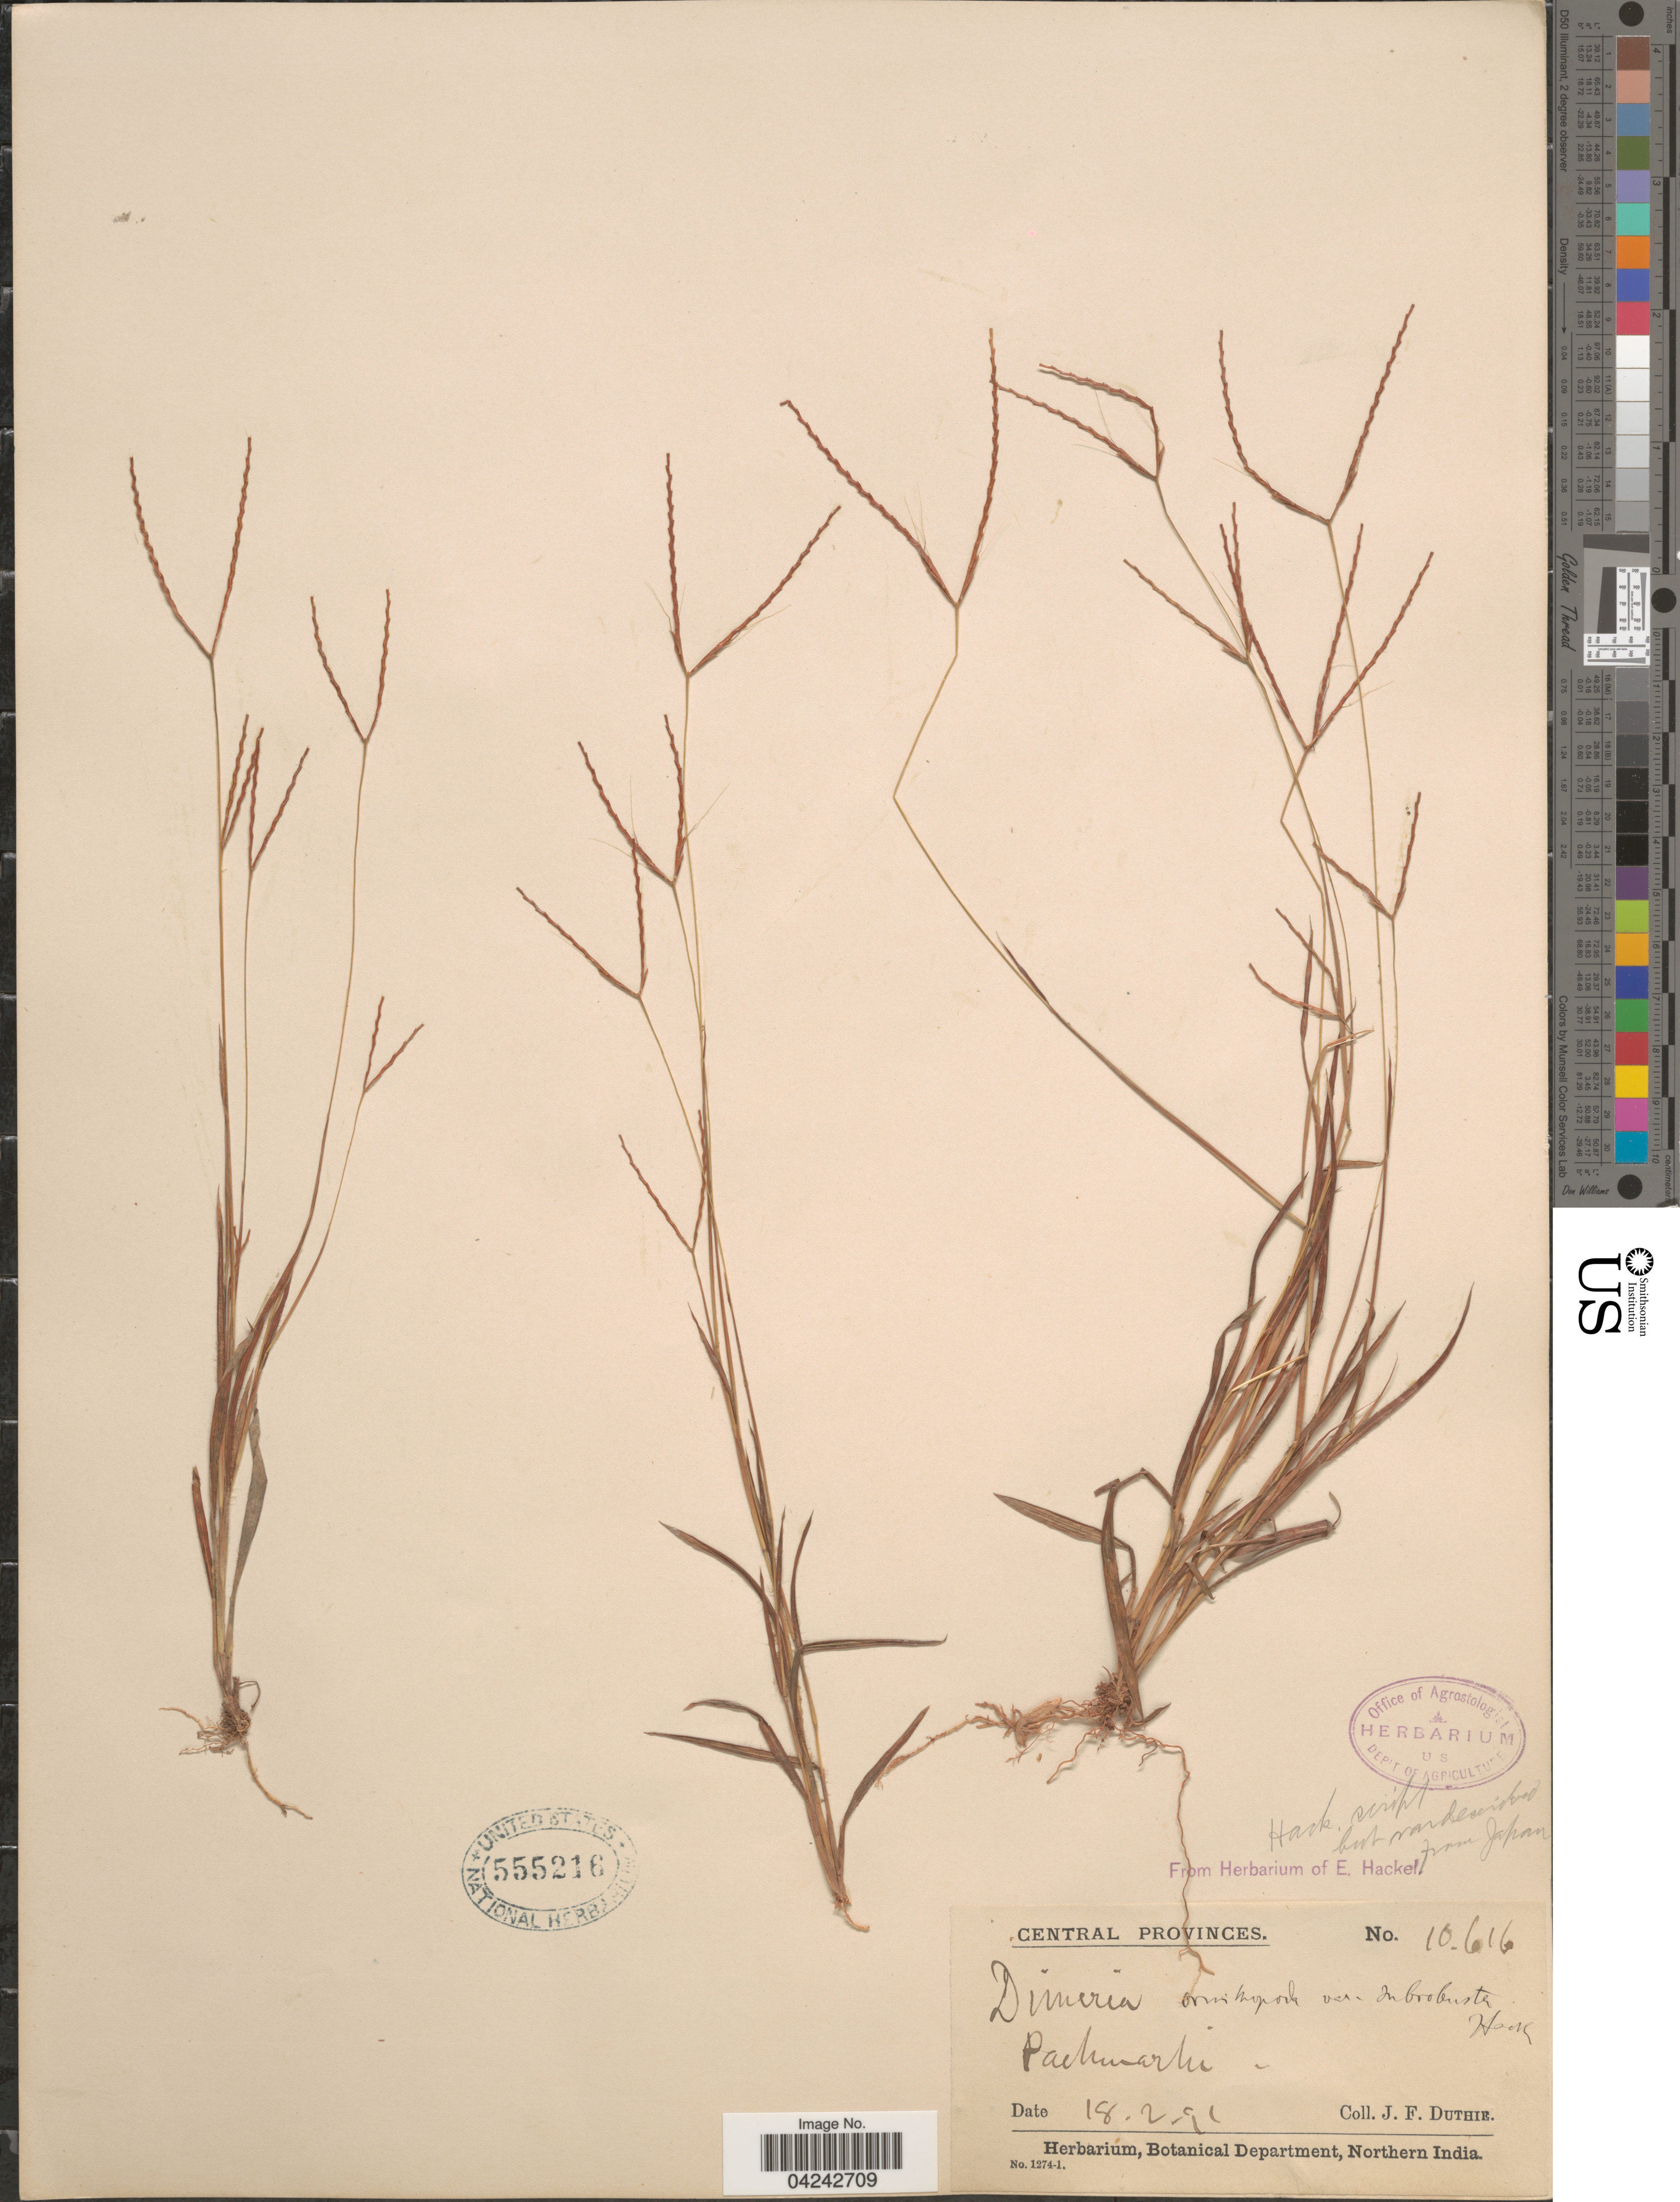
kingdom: Plantae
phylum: Tracheophyta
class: Liliopsida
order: Poales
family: Poaceae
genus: Dimeria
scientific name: Dimeria ornithopoda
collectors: J. F. Duthie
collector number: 10616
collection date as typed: Transcribed d/m/y: 18/2/91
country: India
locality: Central Provinces. Pachmarhi.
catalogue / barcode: US 555216